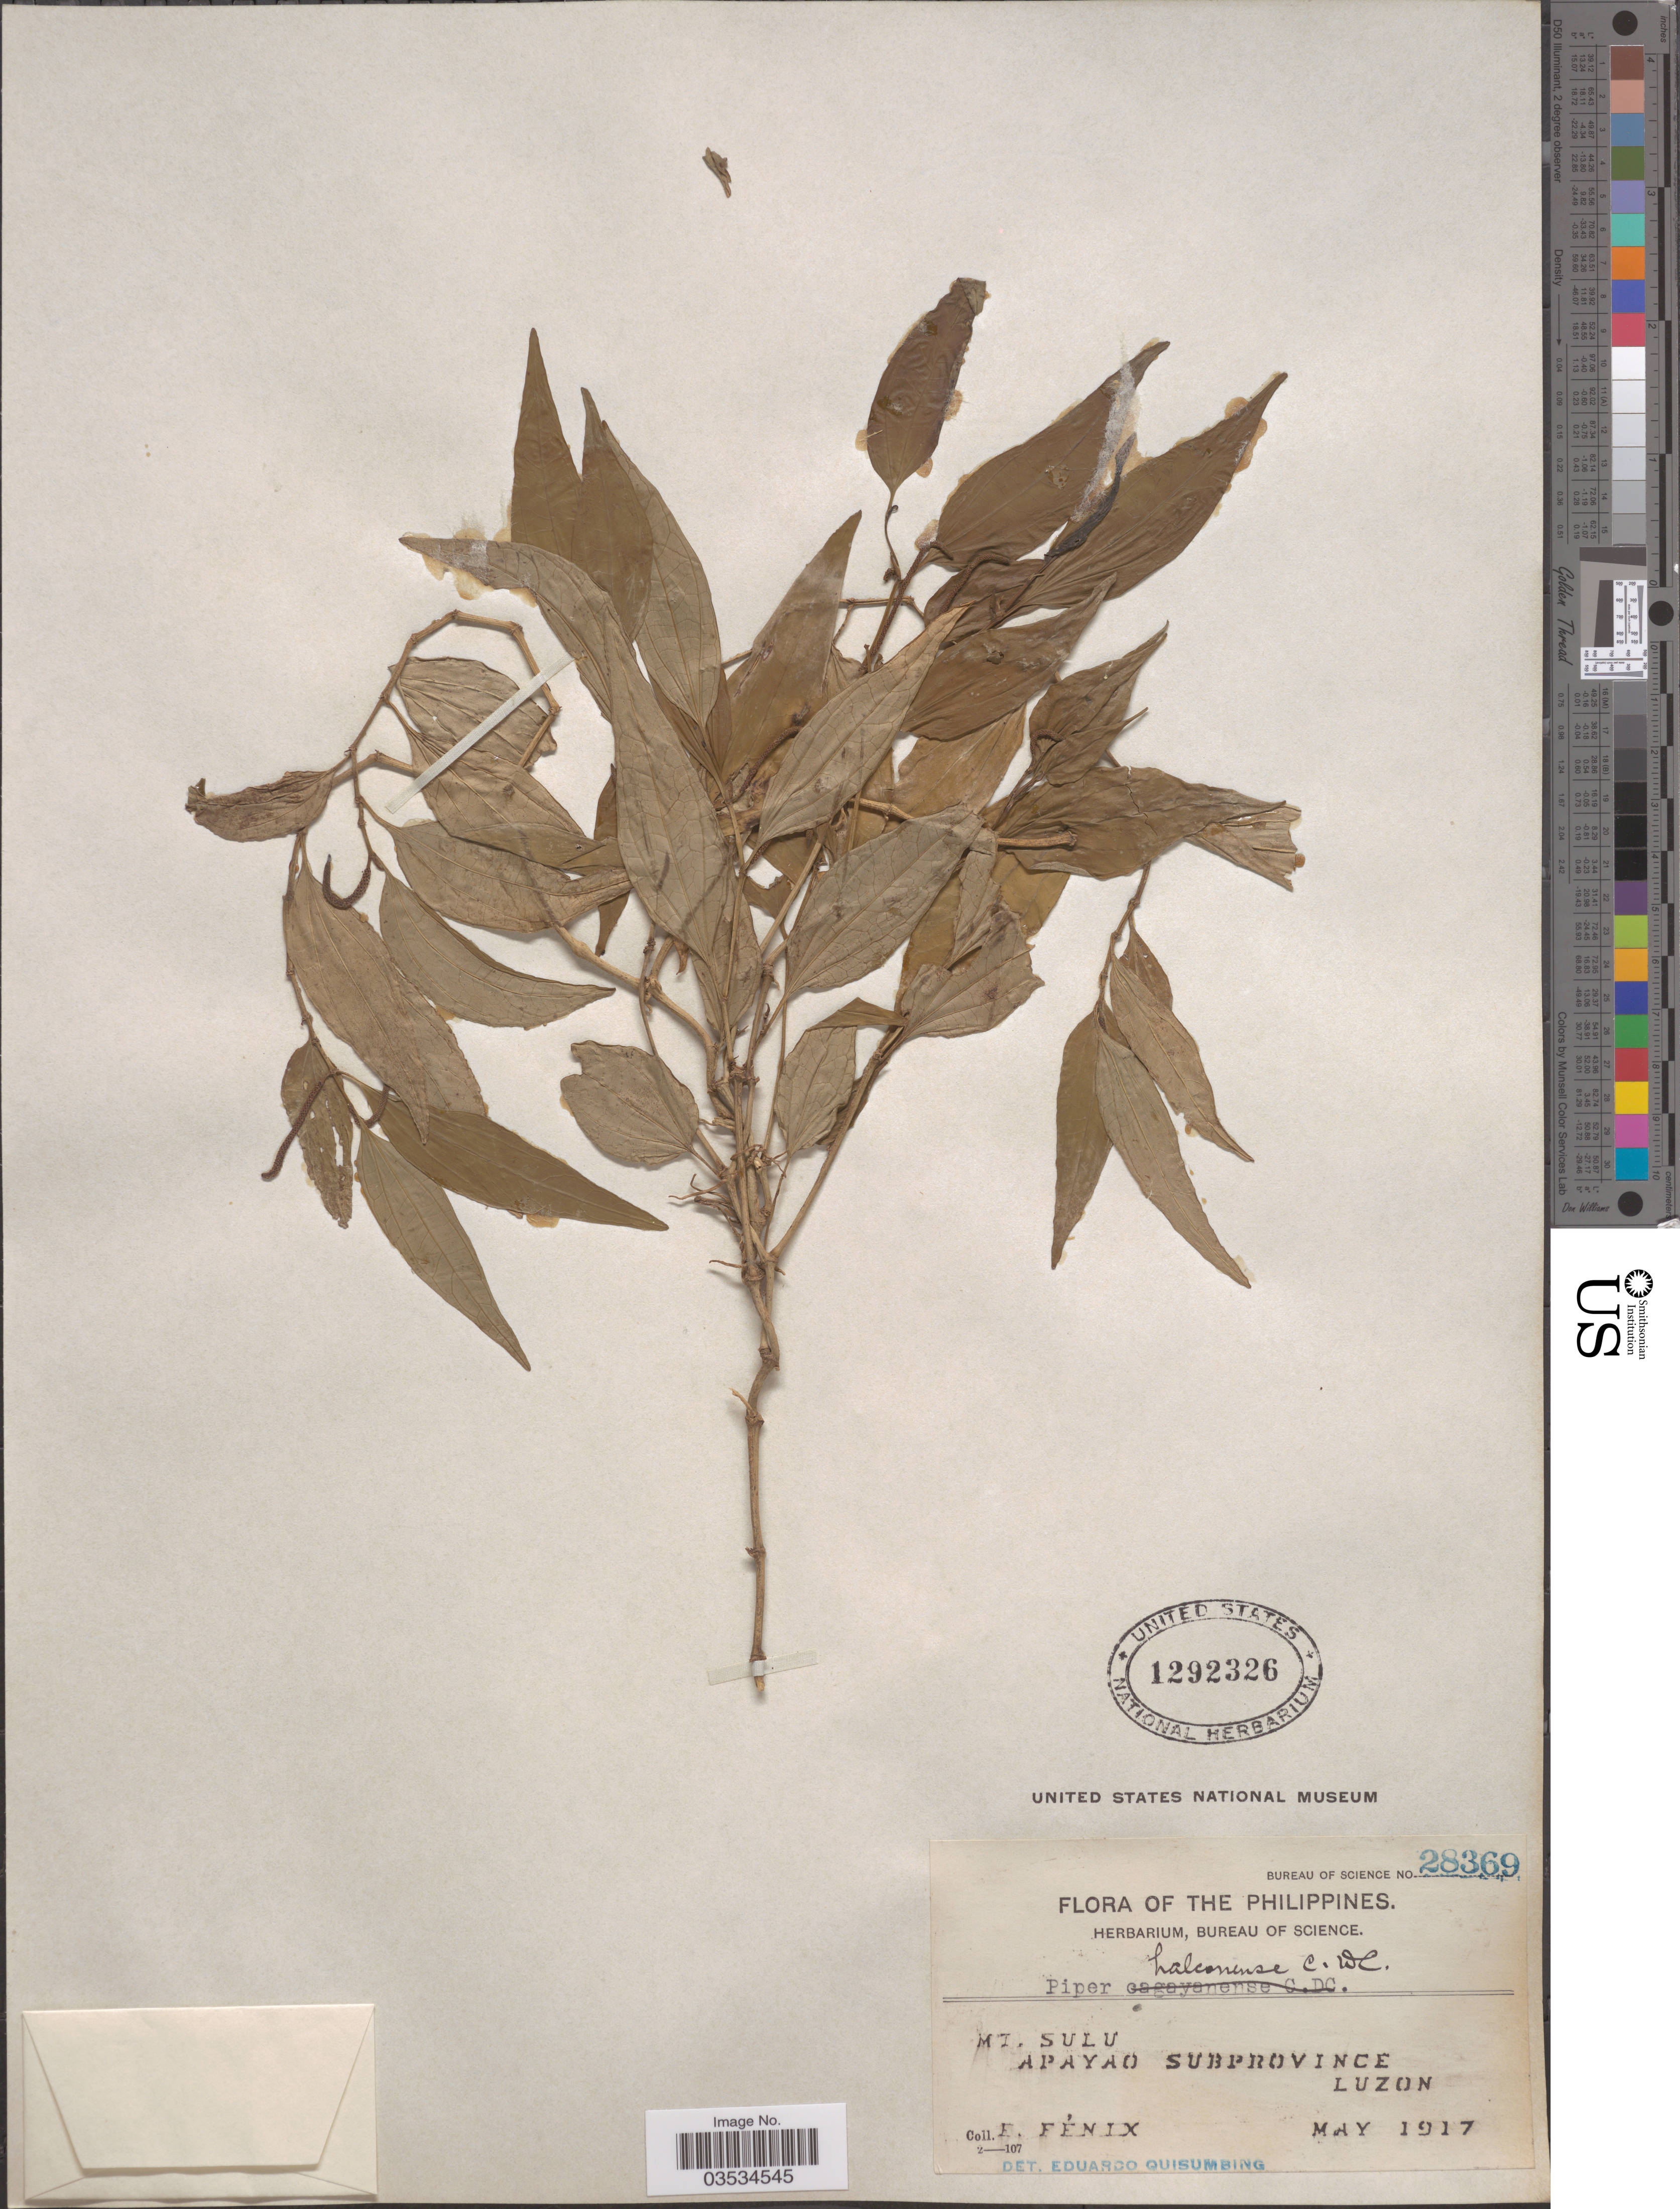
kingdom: Plantae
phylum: Tracheophyta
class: Magnoliopsida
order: Piperales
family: Piperaceae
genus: Piper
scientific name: Piper halconense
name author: C. DC.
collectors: E. Fénix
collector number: Bureau of Science 28369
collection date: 1917-05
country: Philippines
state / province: Muslim Mindanao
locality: Mt. Sulu. Apayao Subprovince. Luzon.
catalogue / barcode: US 1292326